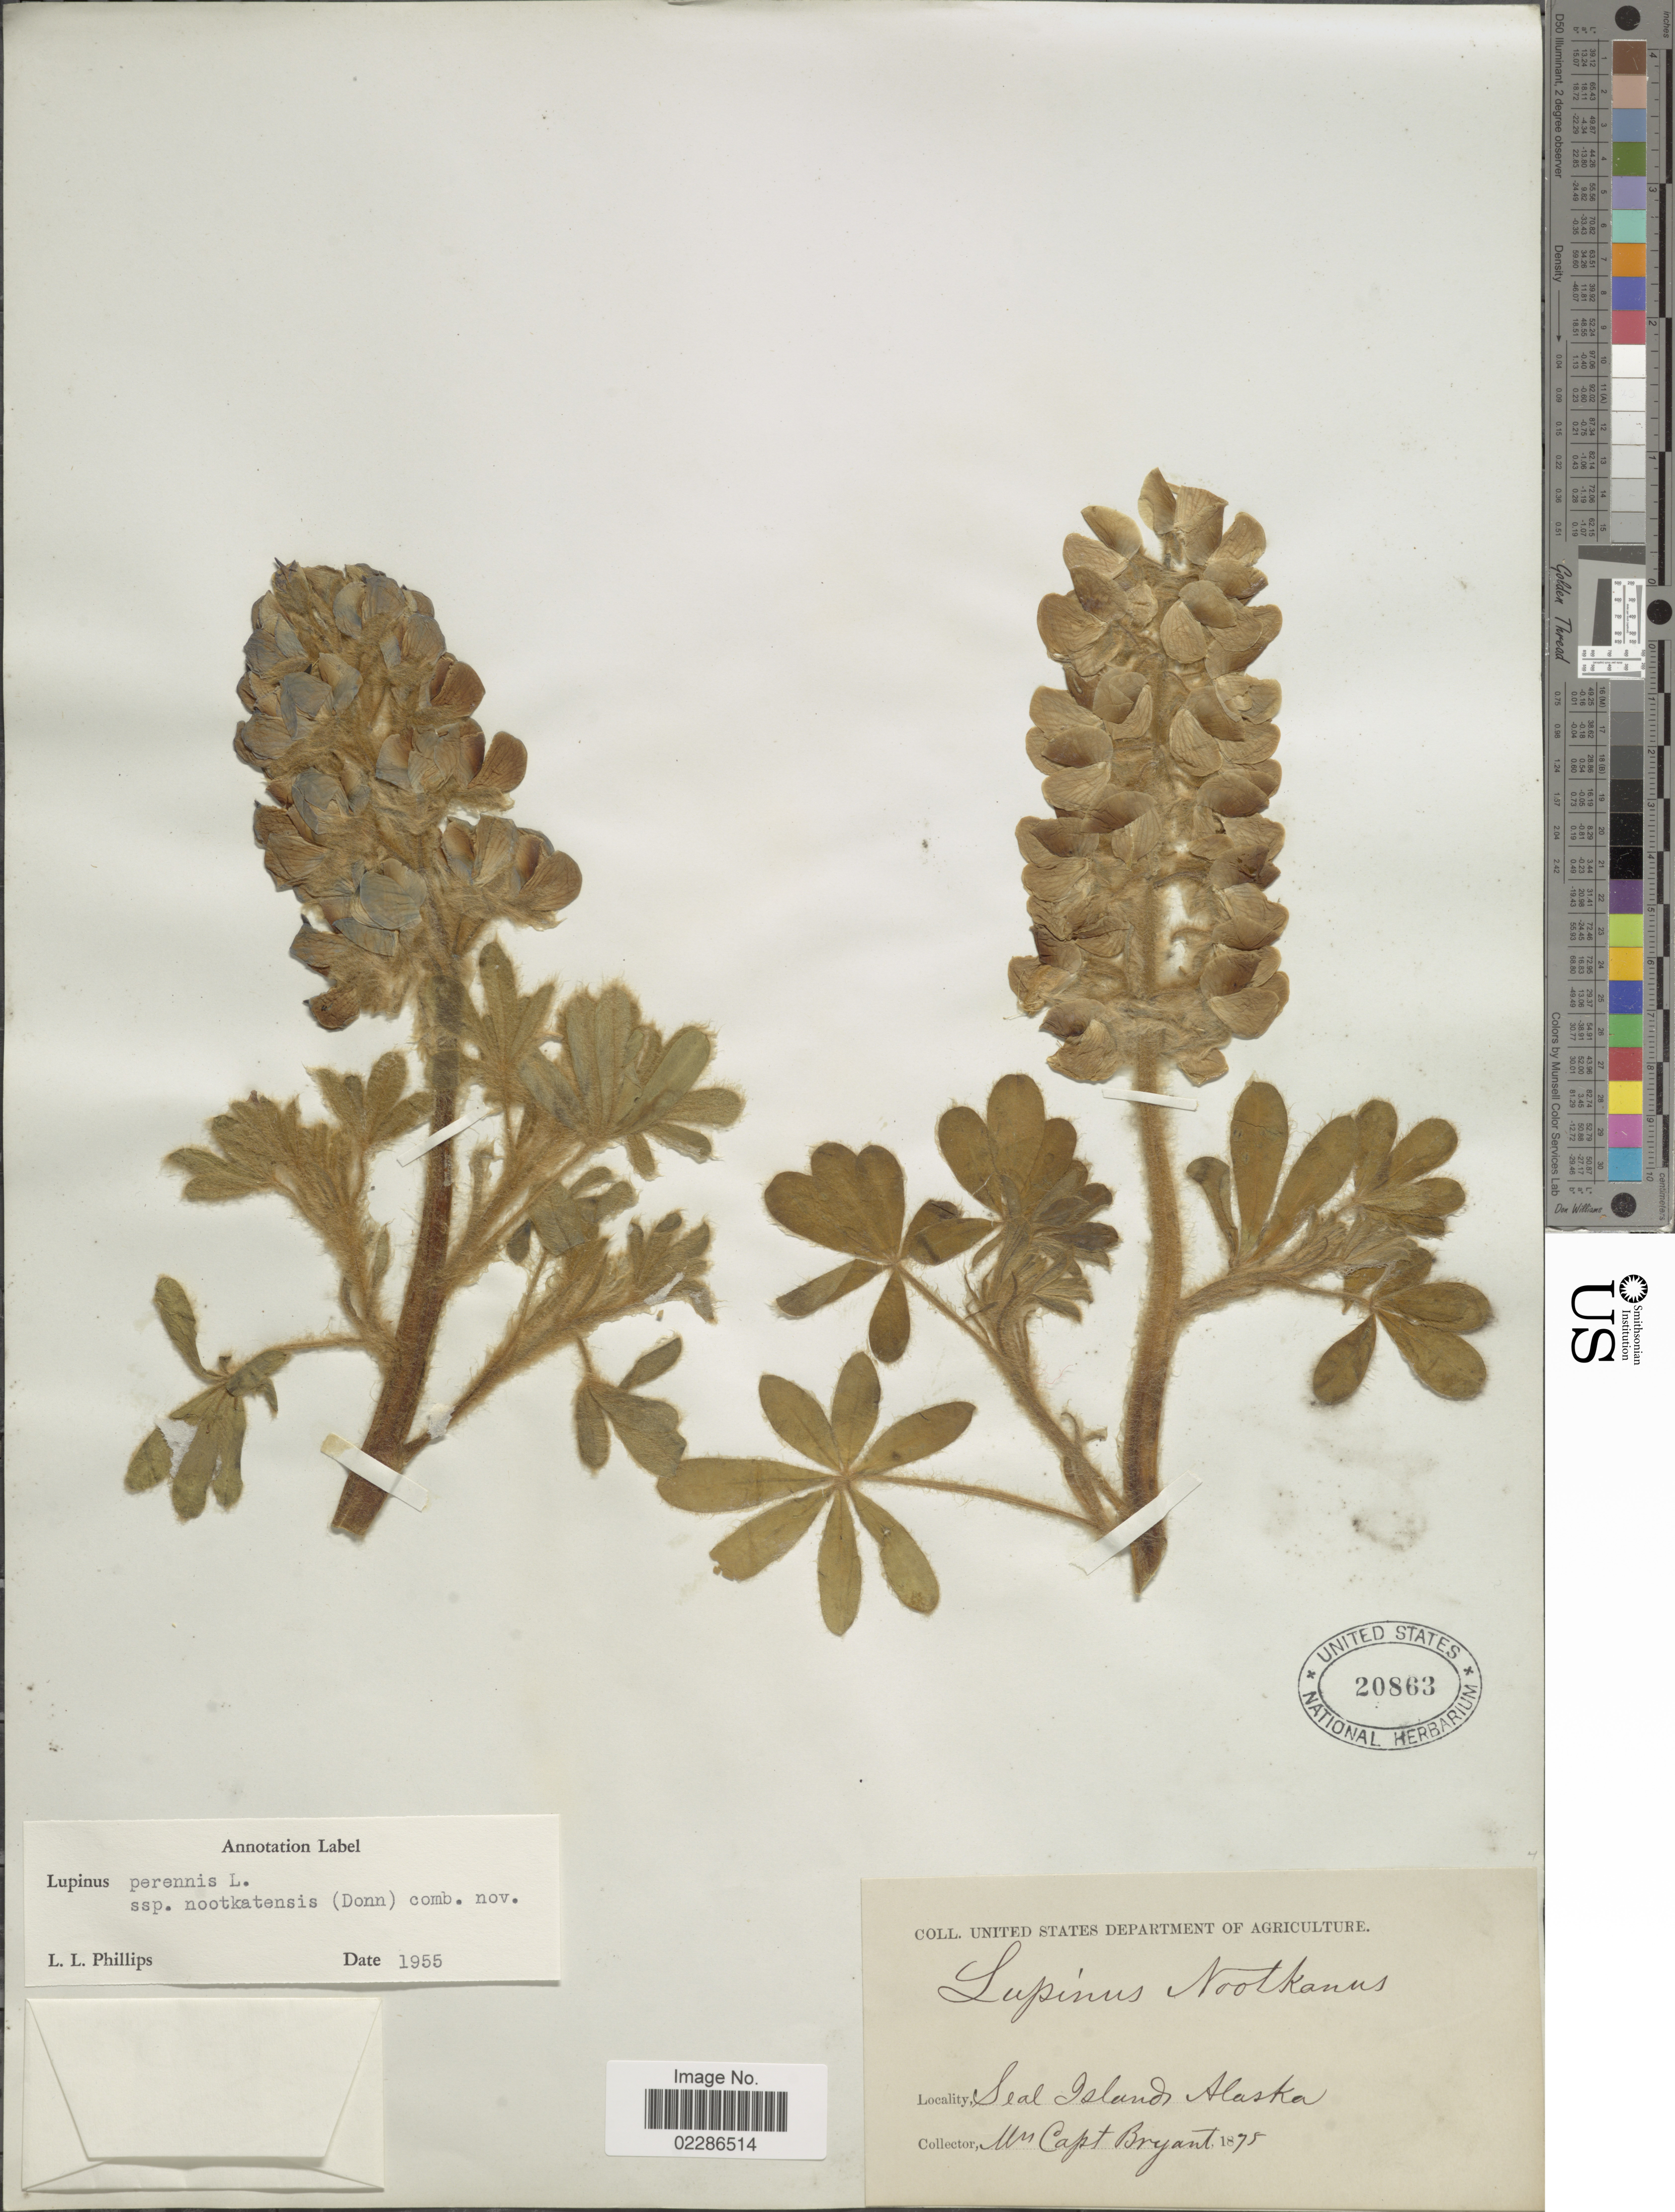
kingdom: Plantae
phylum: Tracheophyta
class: Magnoliopsida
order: Fabales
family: Fabaceae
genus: Lupinus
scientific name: Lupinus nootkatensis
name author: Donn ex Sims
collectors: C. Bryant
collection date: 1875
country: United States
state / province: Alaska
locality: Seal Islands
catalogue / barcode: US 20863